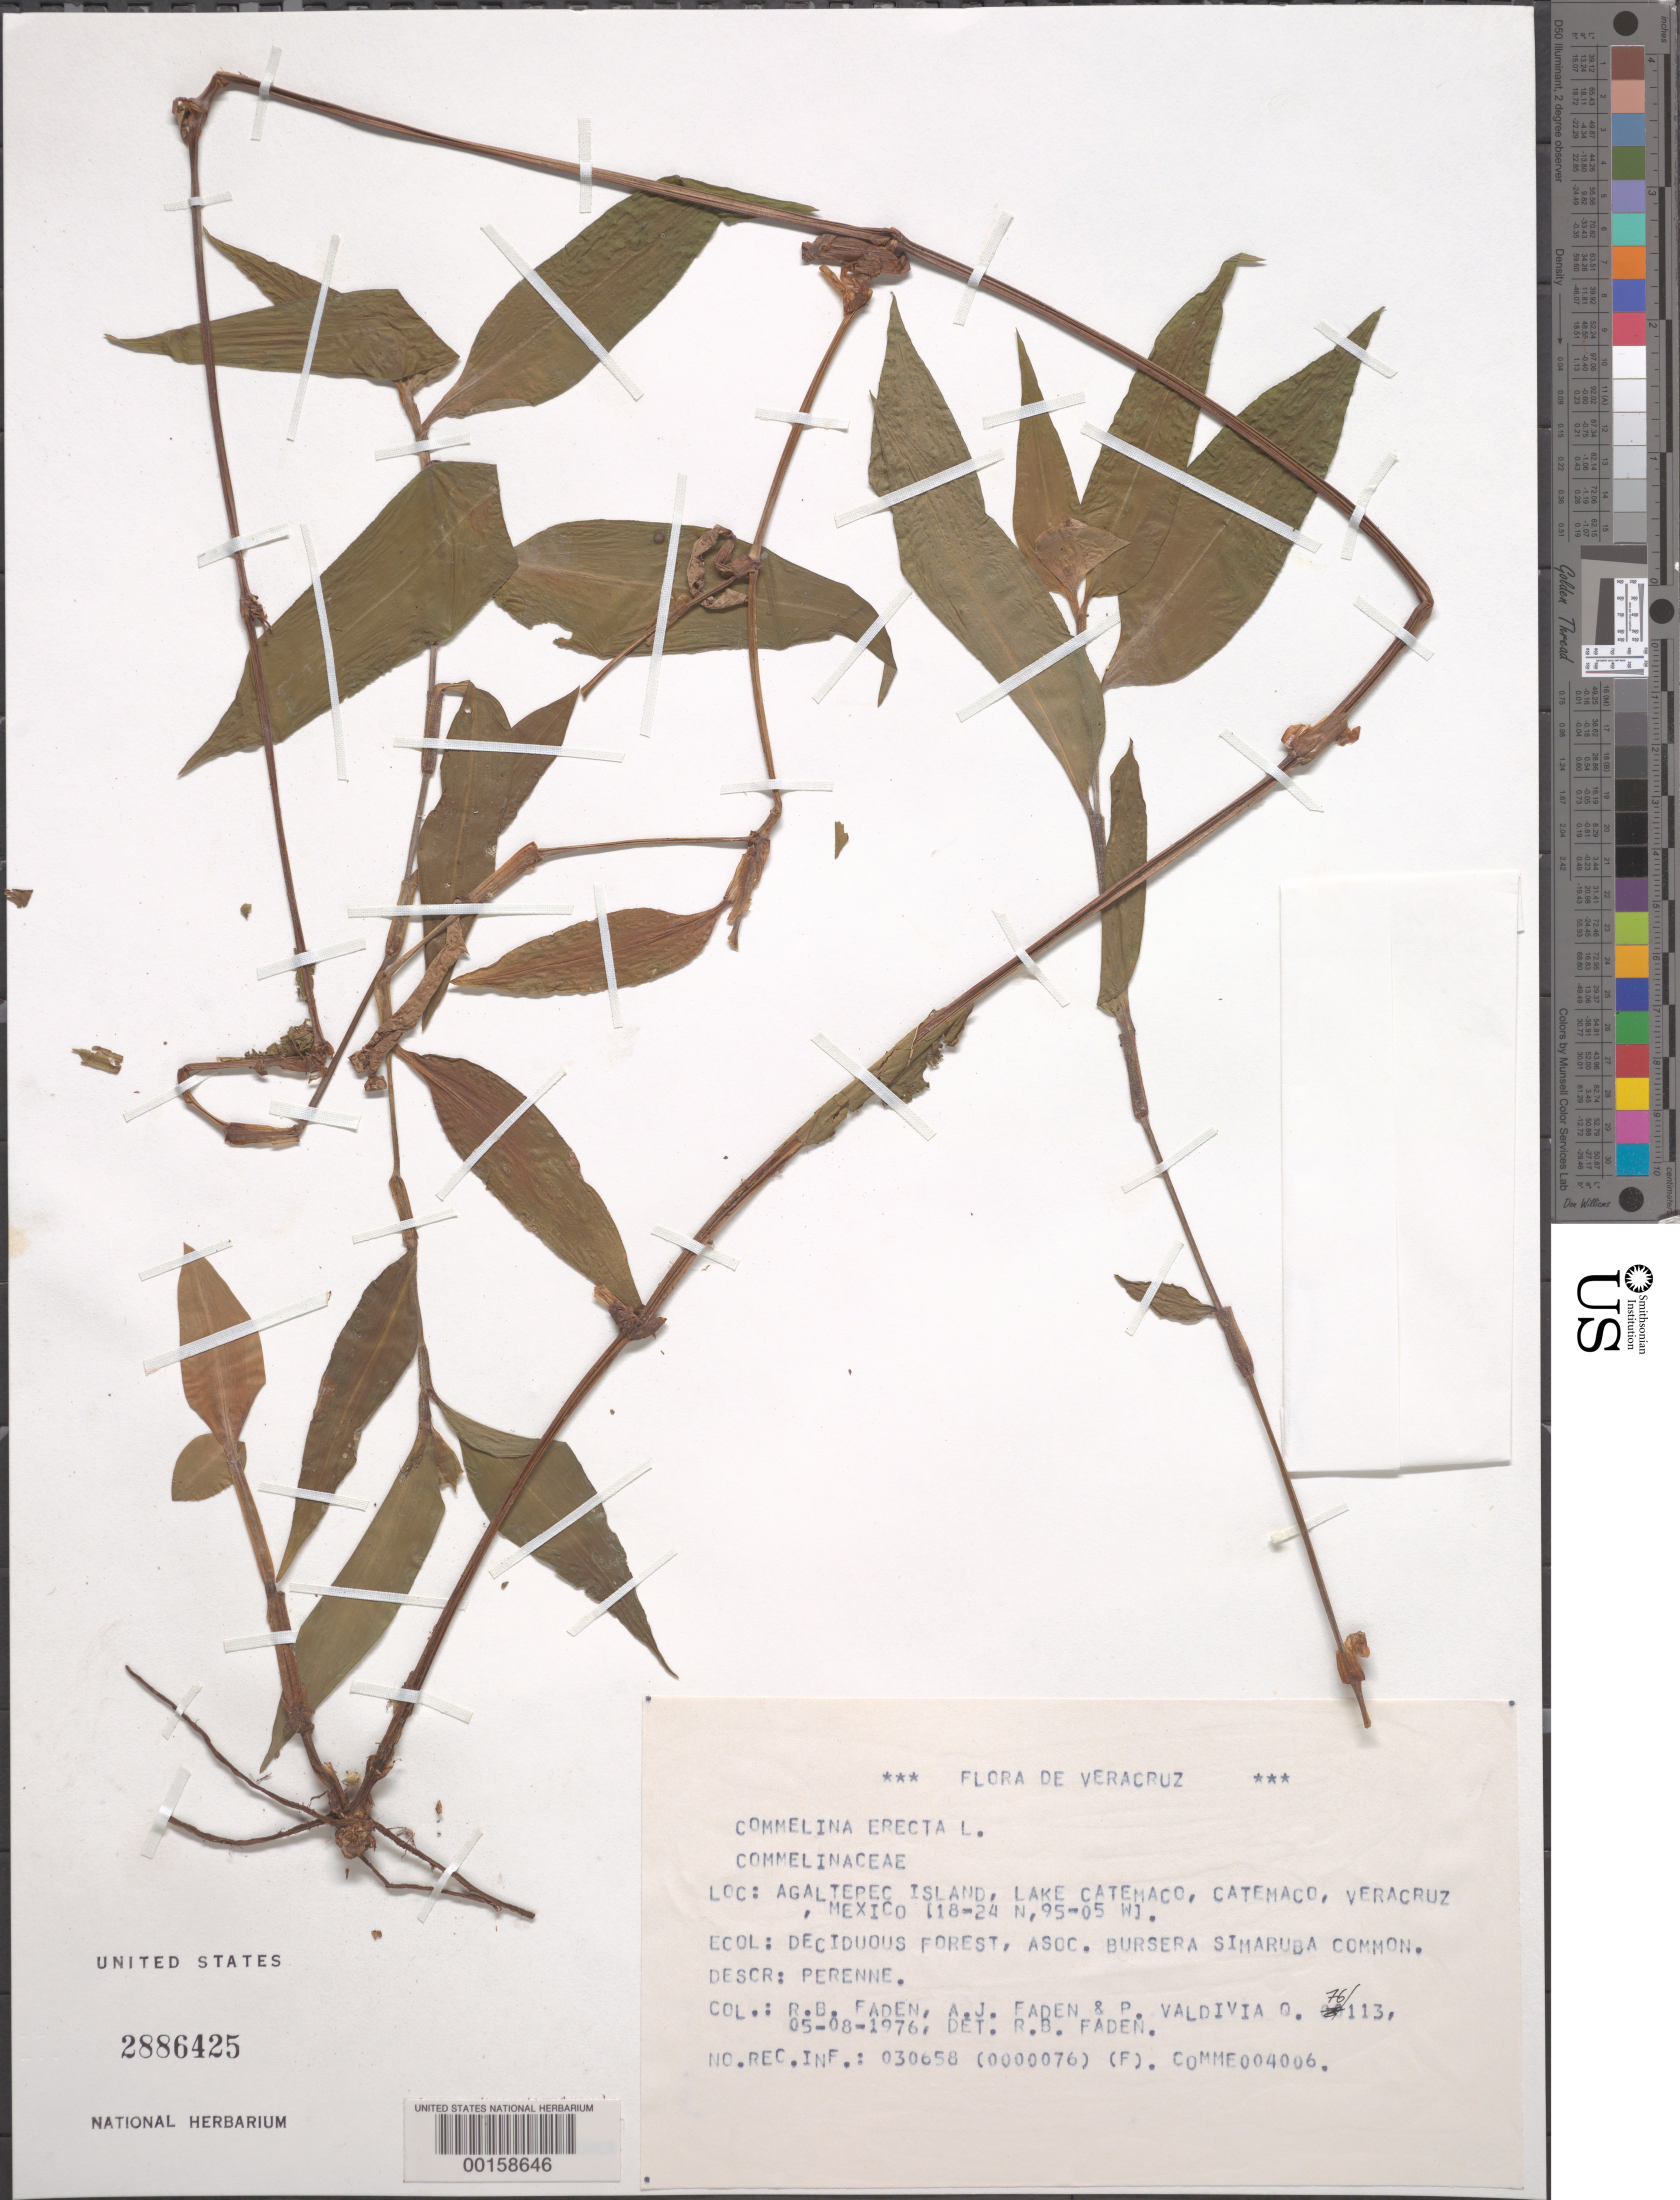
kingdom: Plantae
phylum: Tracheophyta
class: Liliopsida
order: Commelinales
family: Commelinaceae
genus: Commelina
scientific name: Commelina erecta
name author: L.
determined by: Faden, Robert B., (US), Smithsonian Institution - National Museum of Natural History (UNITED STATES)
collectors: R. B. Faden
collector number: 76/113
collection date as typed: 05 Aug 1976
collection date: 1976-08-05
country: Mexico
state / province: Veracruz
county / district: Catemaco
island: Agaltepec Island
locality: Lake Catemaco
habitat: Deciduous forest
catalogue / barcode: US 2886425